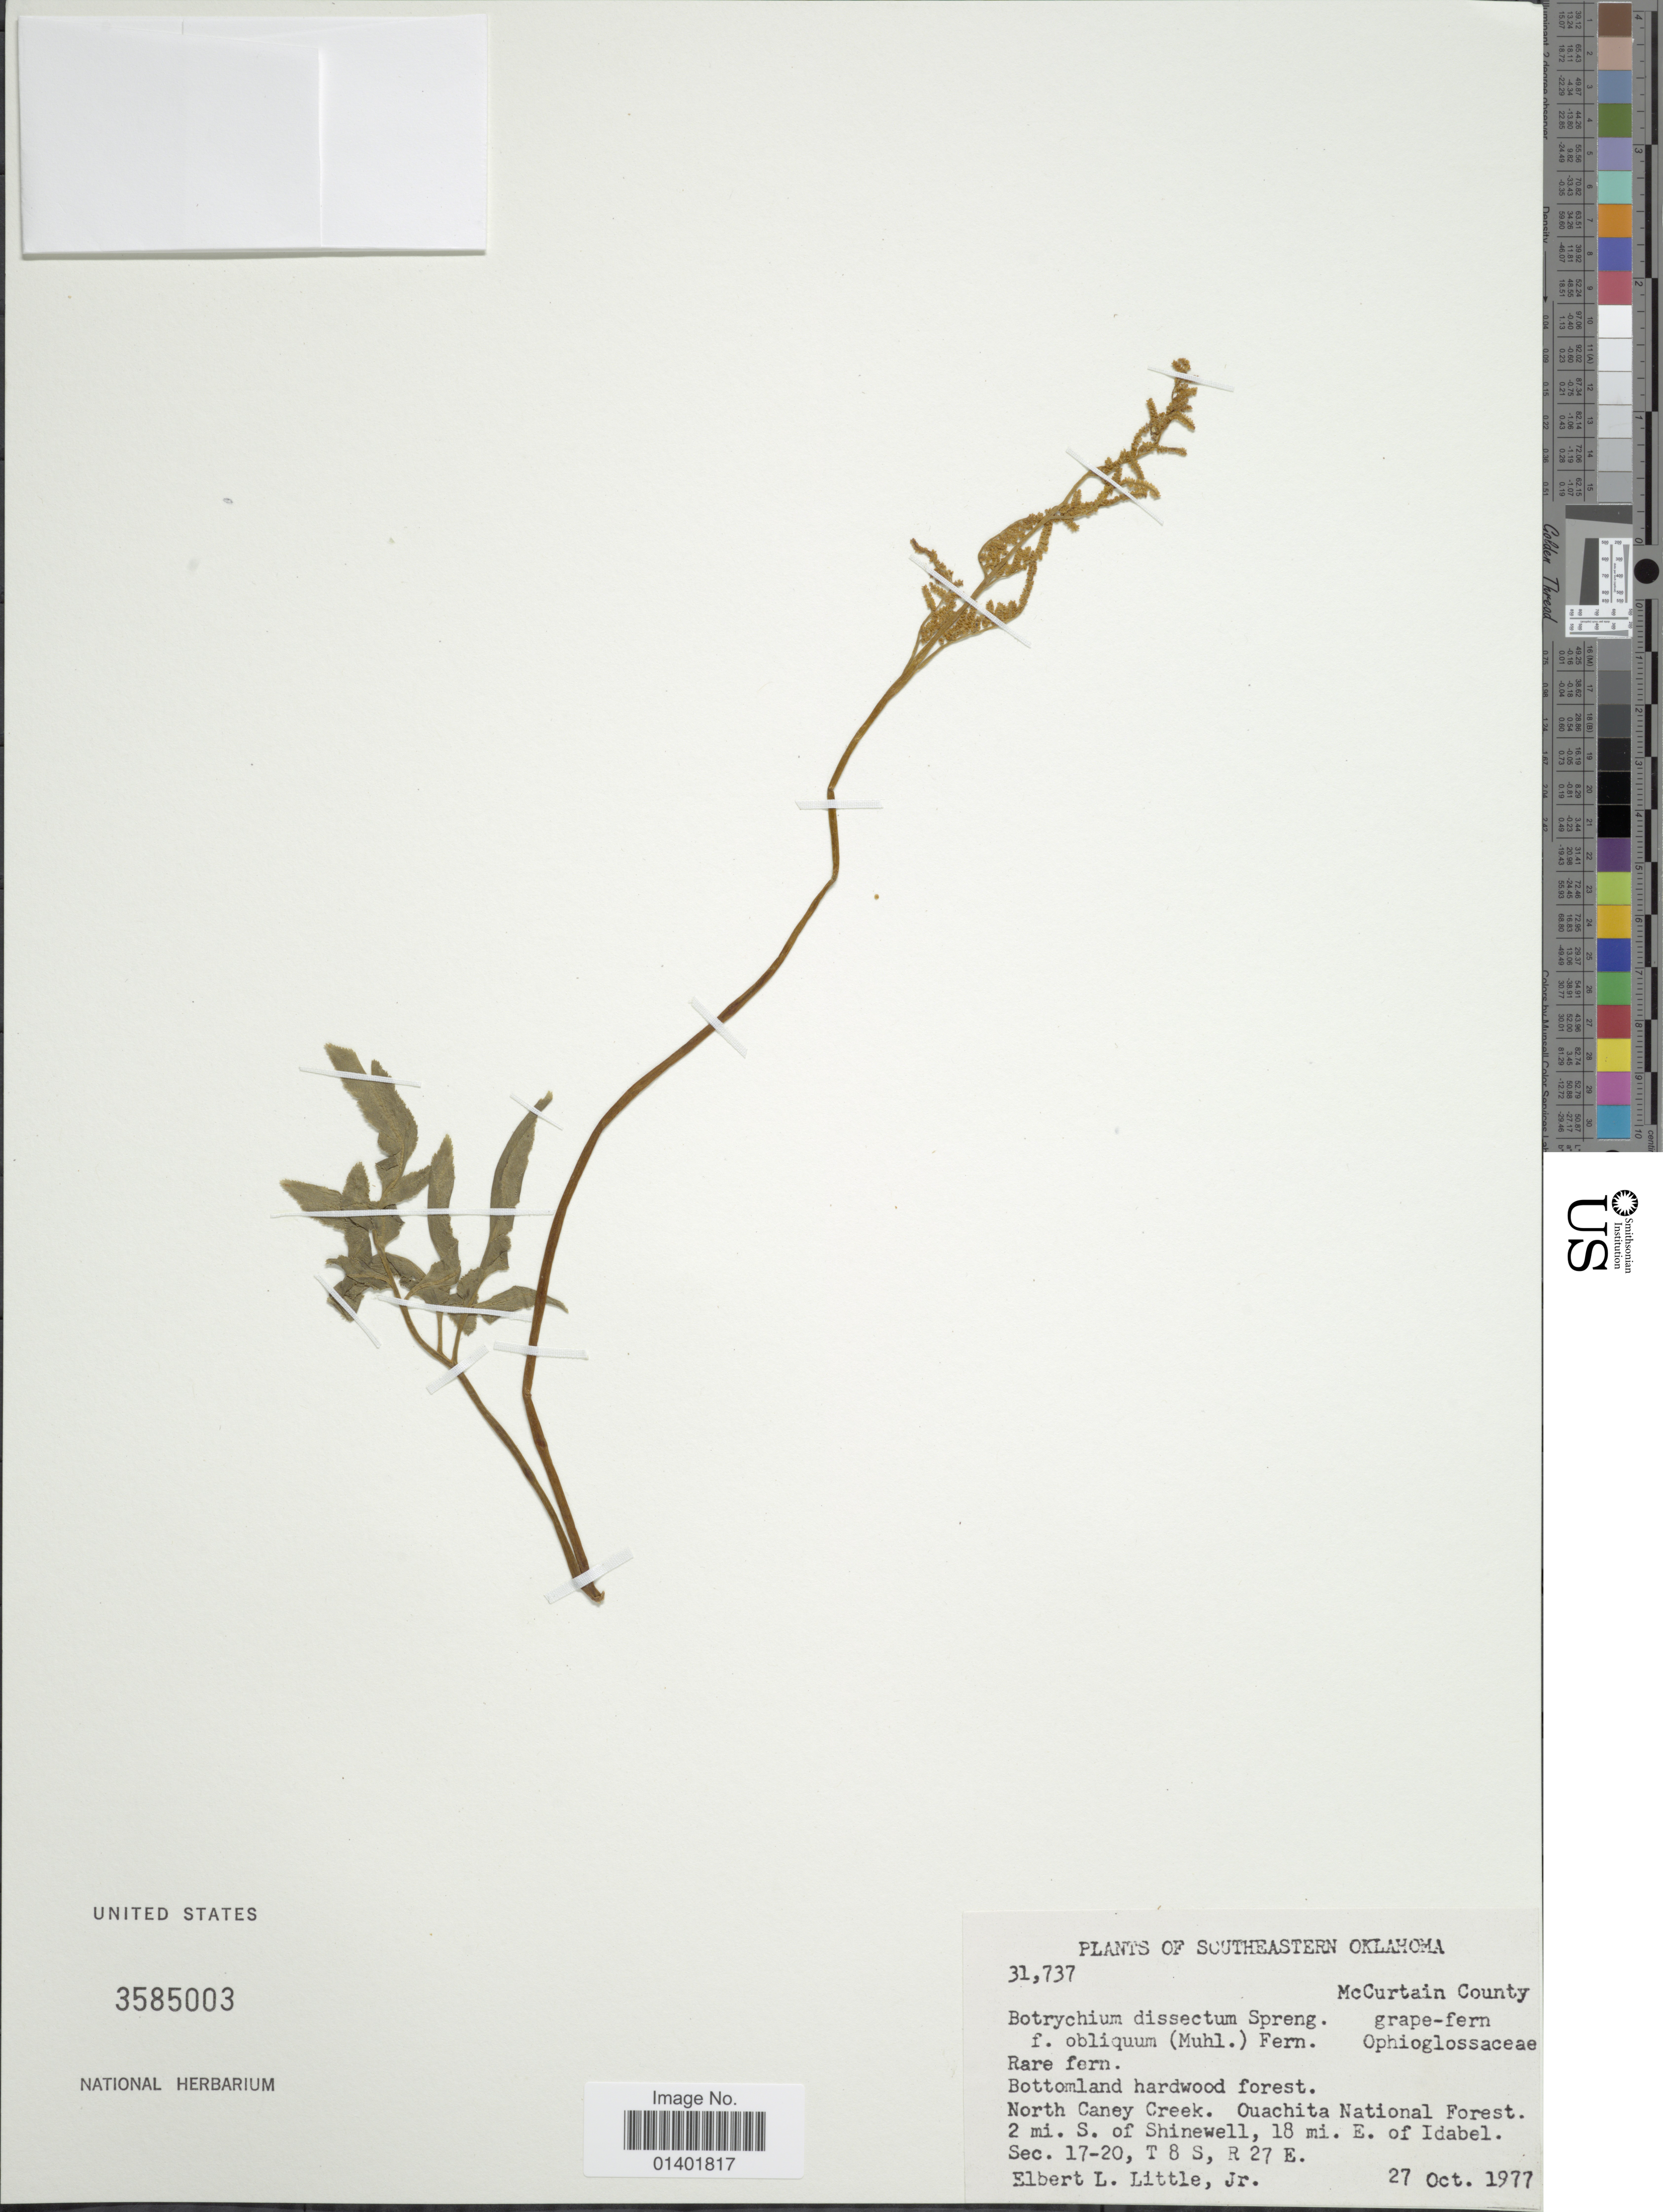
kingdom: Plantae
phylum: Tracheophyta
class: Polypodiopsida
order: Ophioglossales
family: Ophioglossaceae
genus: Botrychium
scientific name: Botrychium dissectum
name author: Spreng.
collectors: E. L. Little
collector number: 31.737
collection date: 1977-10-27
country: United States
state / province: Oklahoma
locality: Southeastern Oklahoma, McCurtain County, Bottomland hardwood forest. North Caney Creek. Quachita National Forest. 2 mi. S. of Shinewell, 18 mi. E. of Idabel.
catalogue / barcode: US 3585003